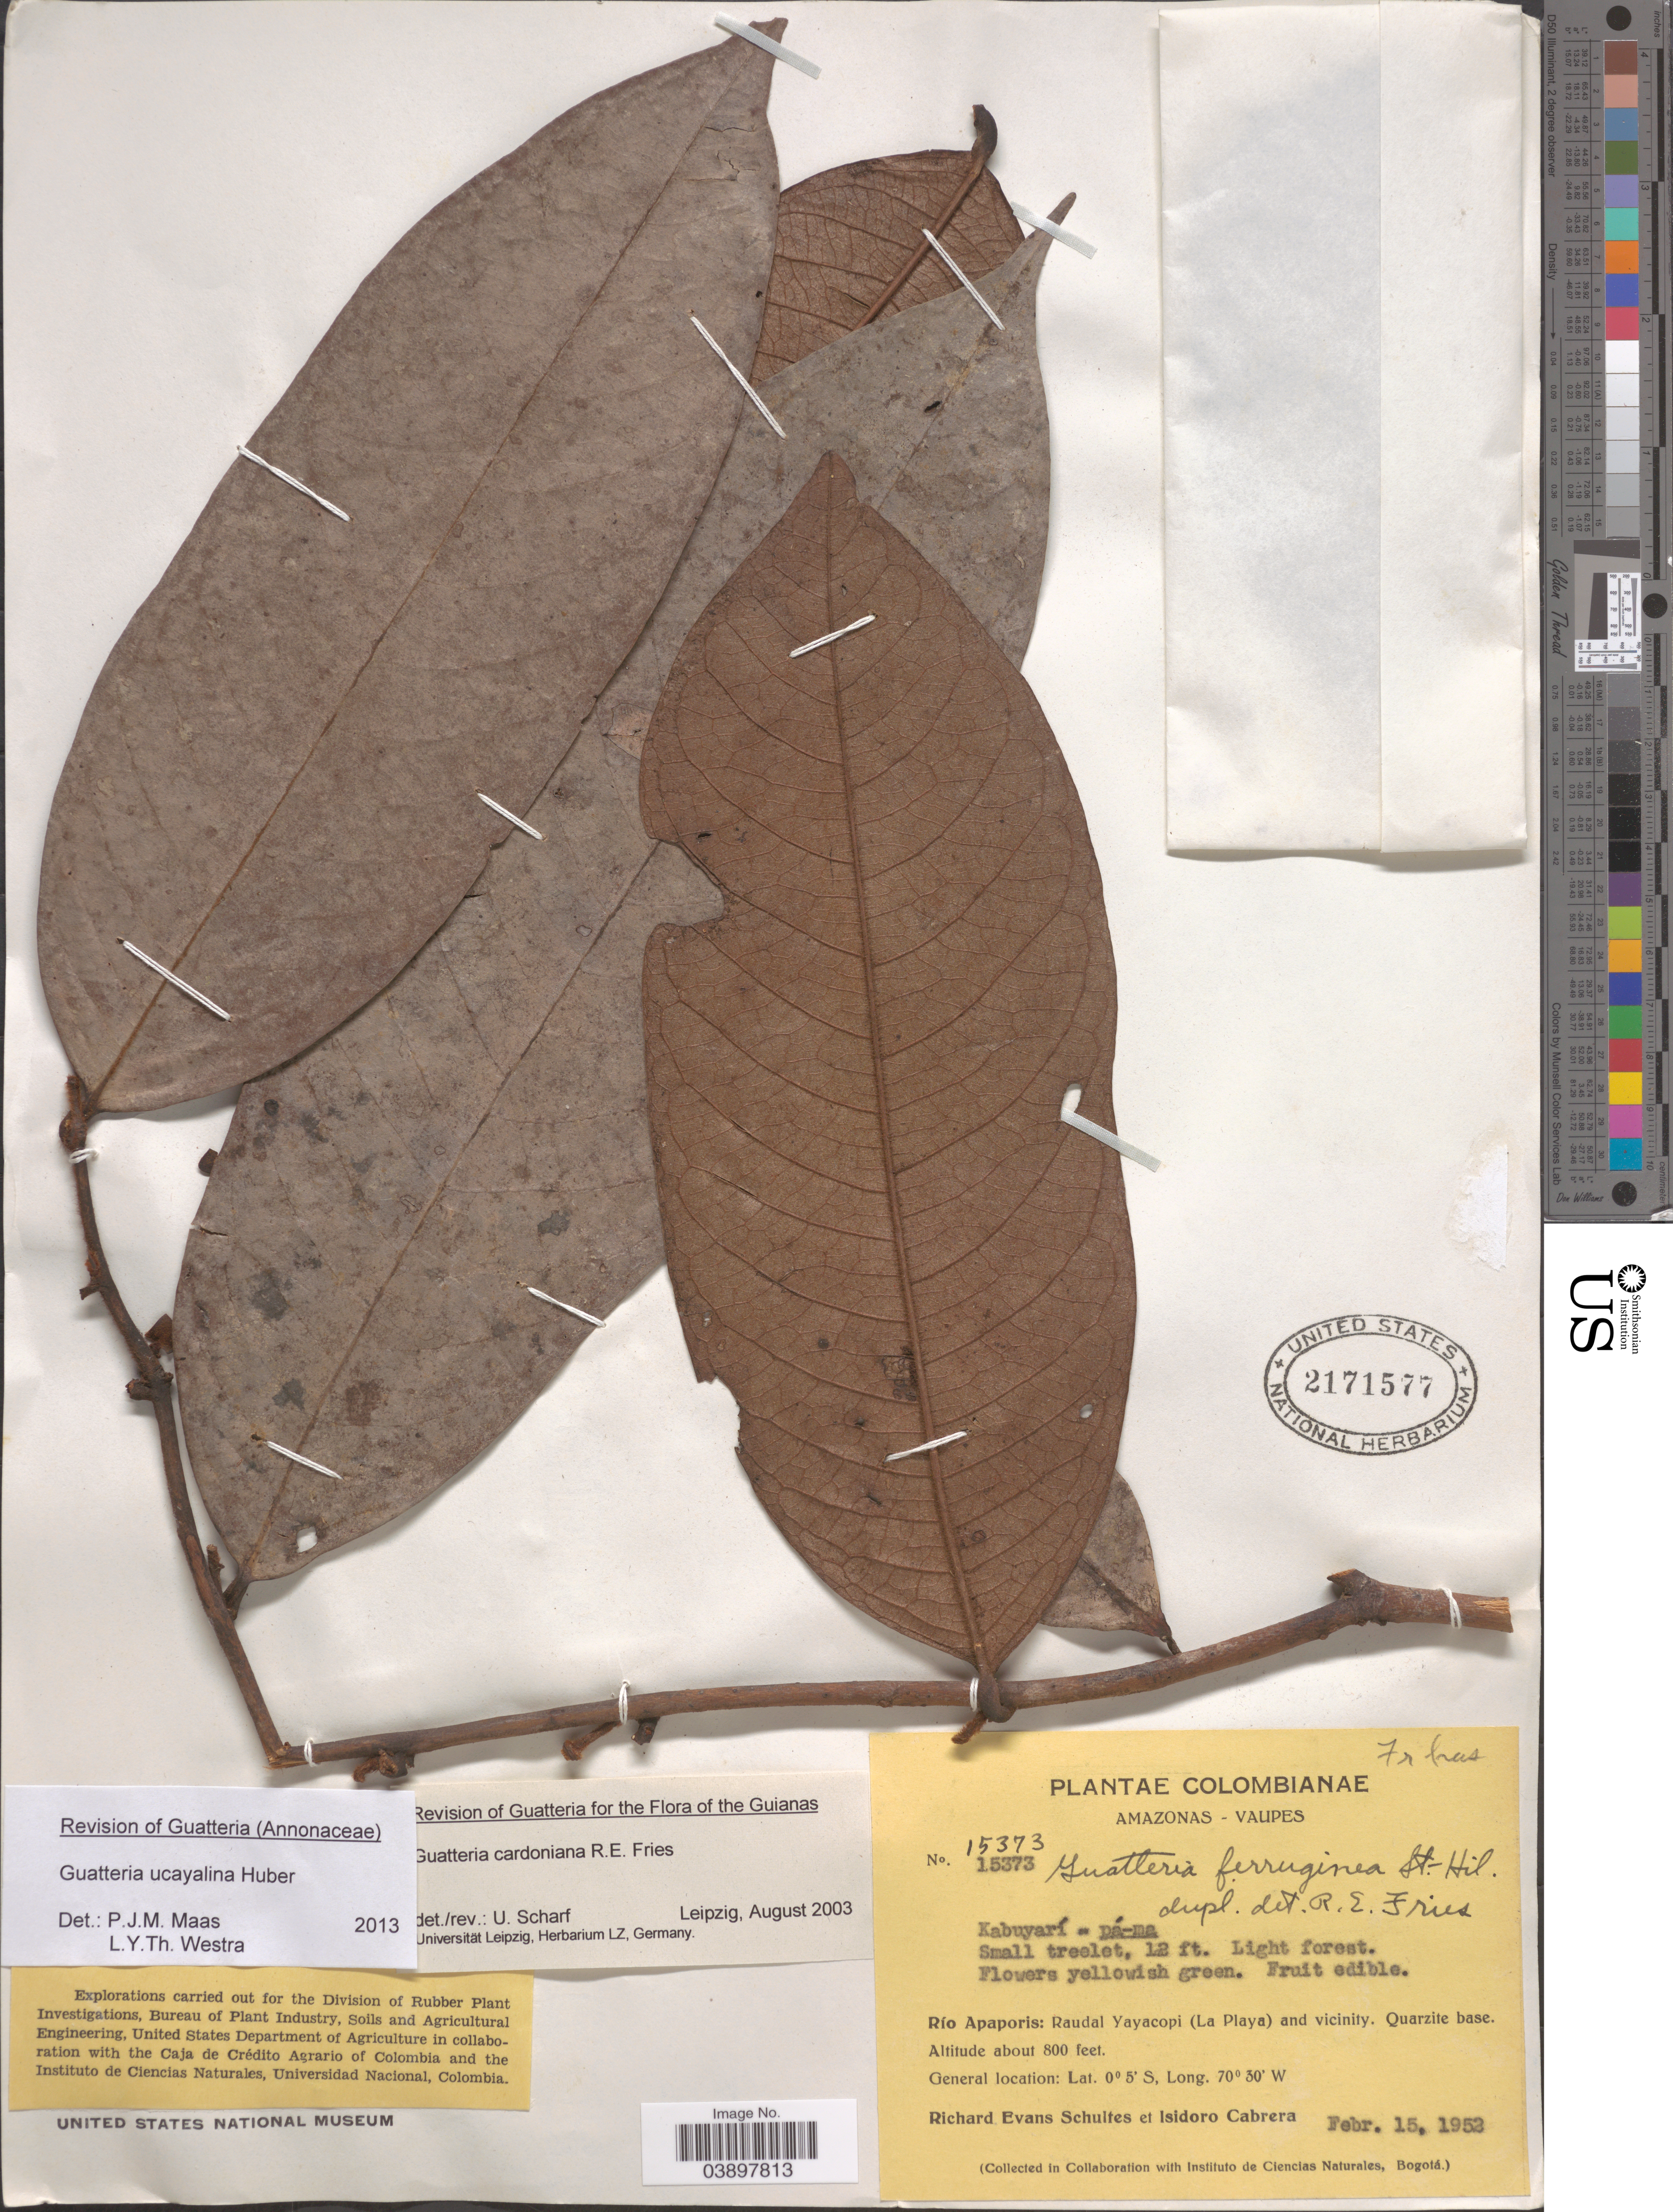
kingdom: Plantae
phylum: Tracheophyta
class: Magnoliopsida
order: Magnoliales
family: Annonaceae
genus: Guatteria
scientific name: Guatteria ucayalina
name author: Huber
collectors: R. E. Schultes & I. Cabrera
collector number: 15373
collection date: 1952-02-15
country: Colombia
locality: Amazonas- Vaupes. Río Apaporis: Raudal Yayacopi (La Playa) and vicinity. Quarzite base.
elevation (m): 244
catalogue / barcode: US 2171577